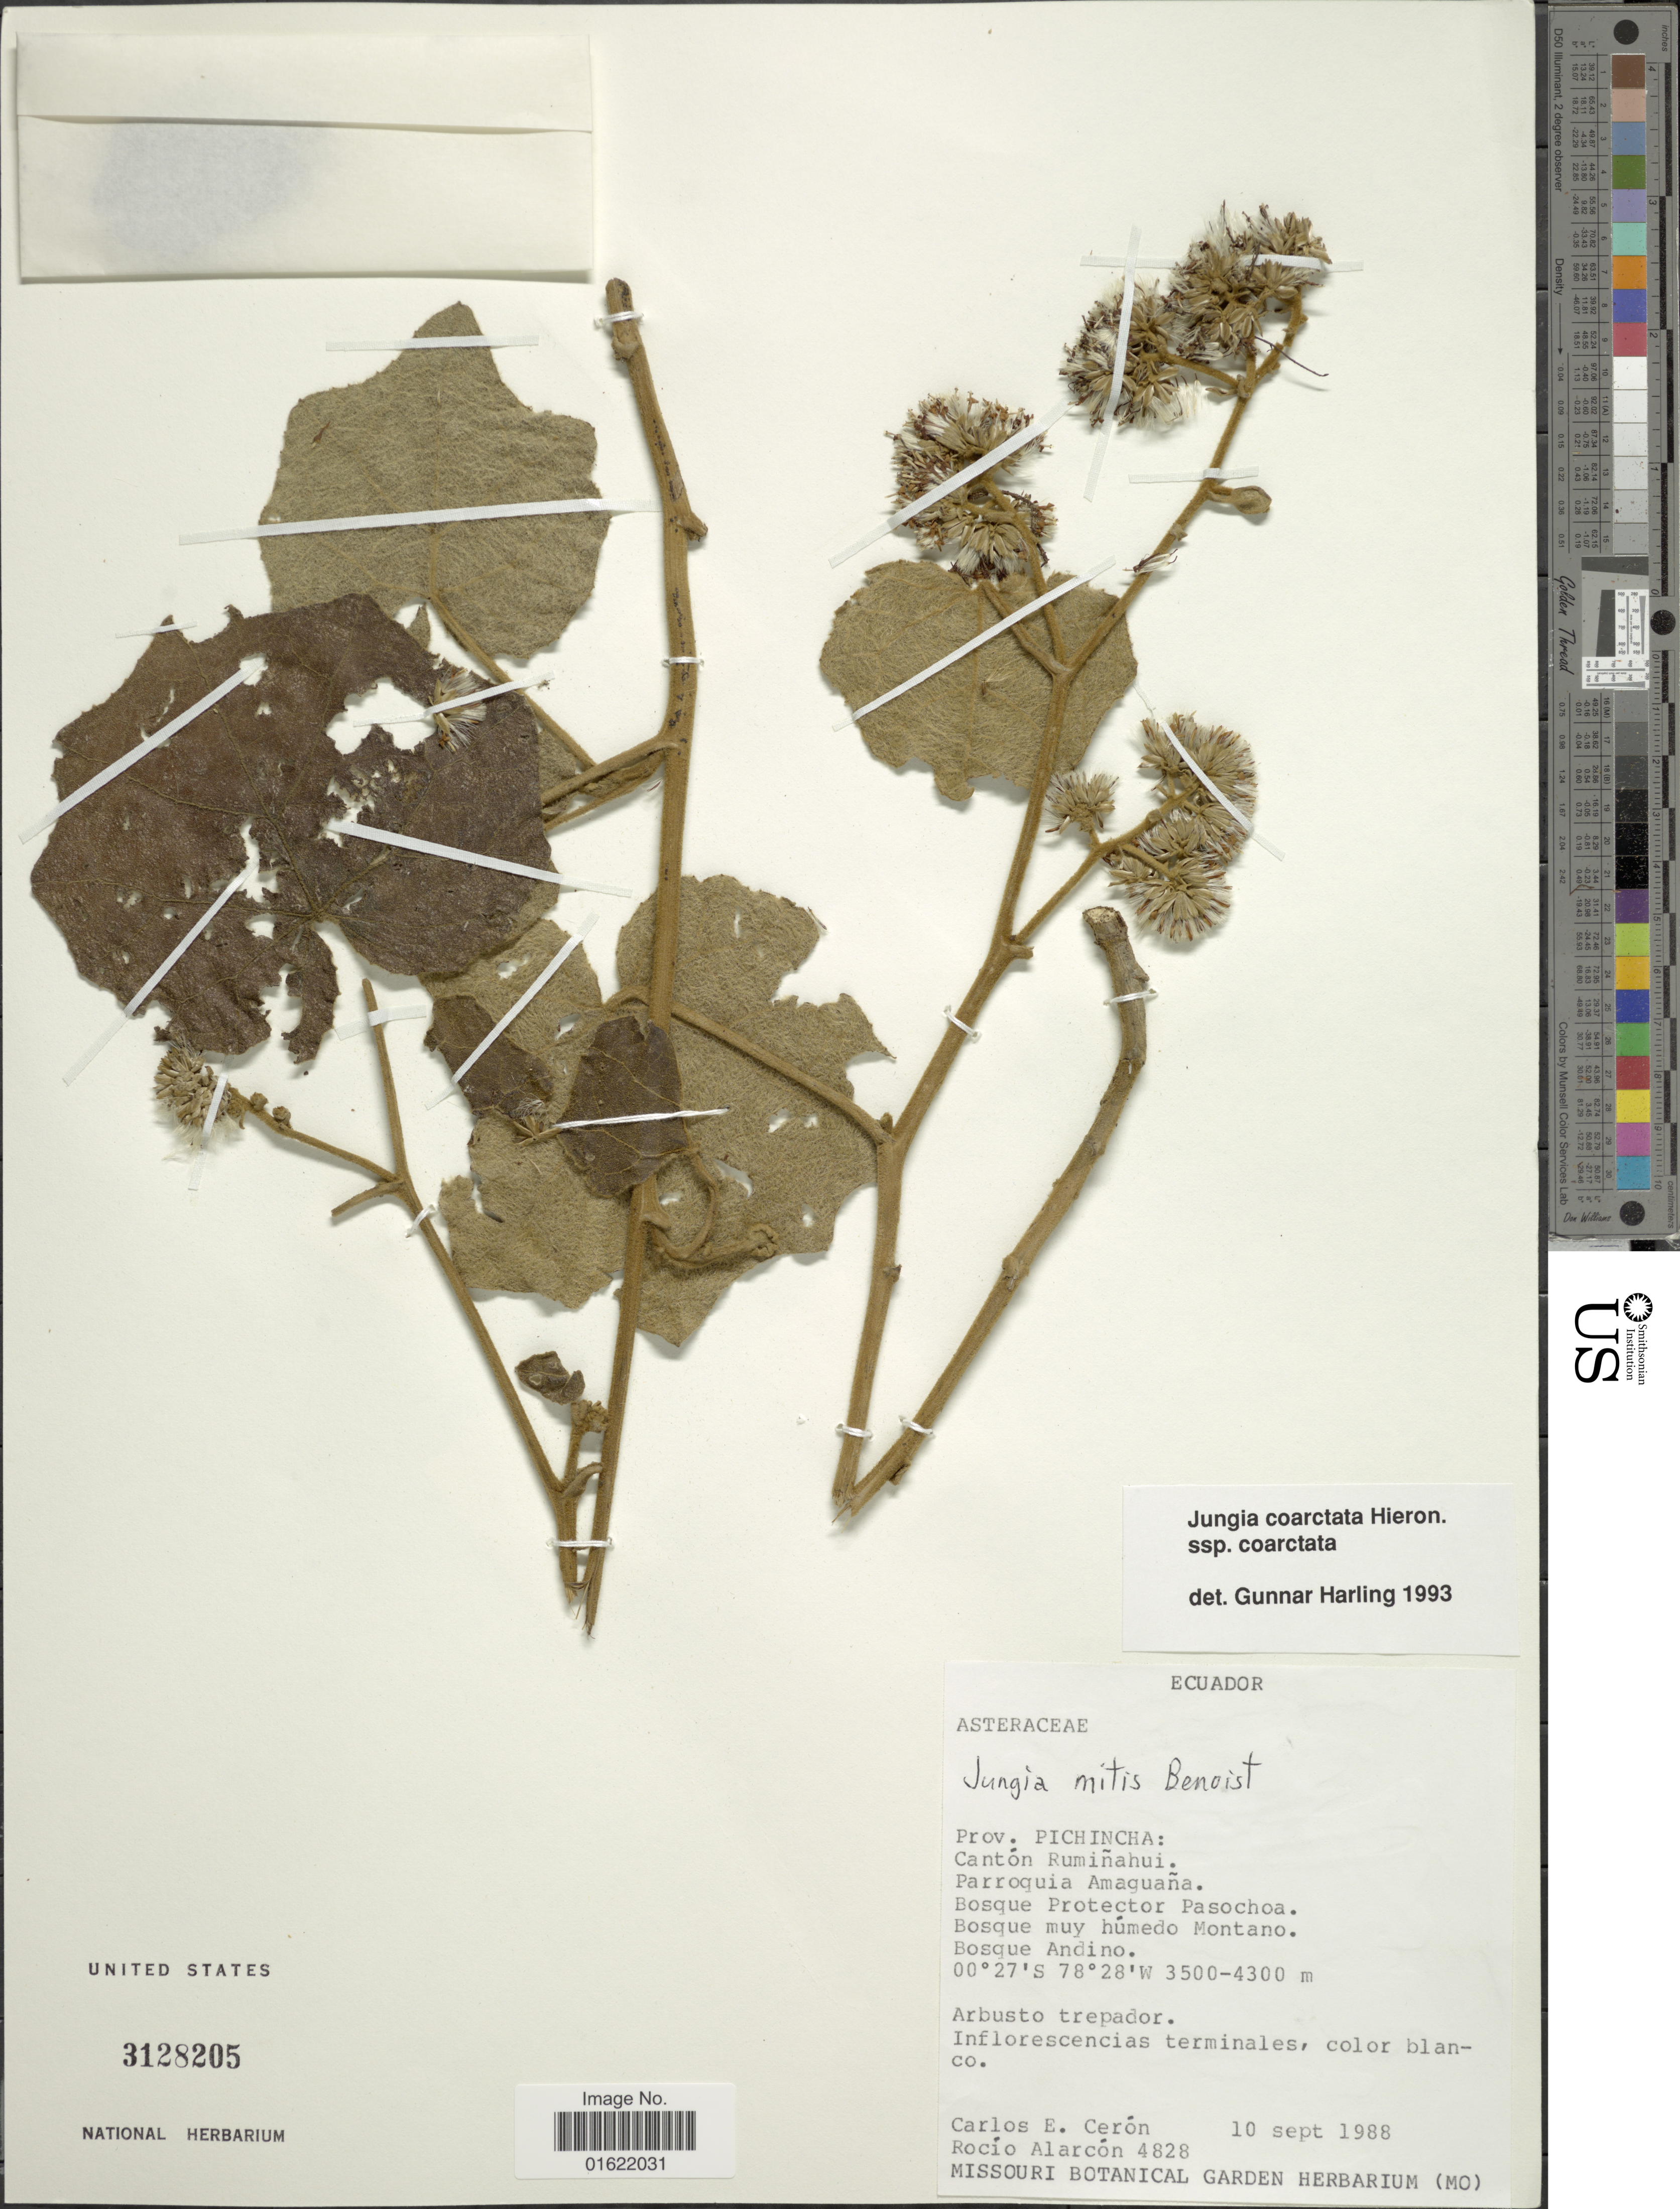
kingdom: Plantae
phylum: Tracheophyta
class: Magnoliopsida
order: Asterales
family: Asteraceae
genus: Jungia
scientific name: Jungia coarctata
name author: Hieron.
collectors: C. E. Cerón M. & R. Alarcón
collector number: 4828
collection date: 1988-09-10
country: Ecuador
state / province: Pichincha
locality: Canton Ruminahui. Parroquia Amaguana. Bosque Protector Pasochoa. Bosque muy humedo Montano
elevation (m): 3500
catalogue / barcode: US 3128205